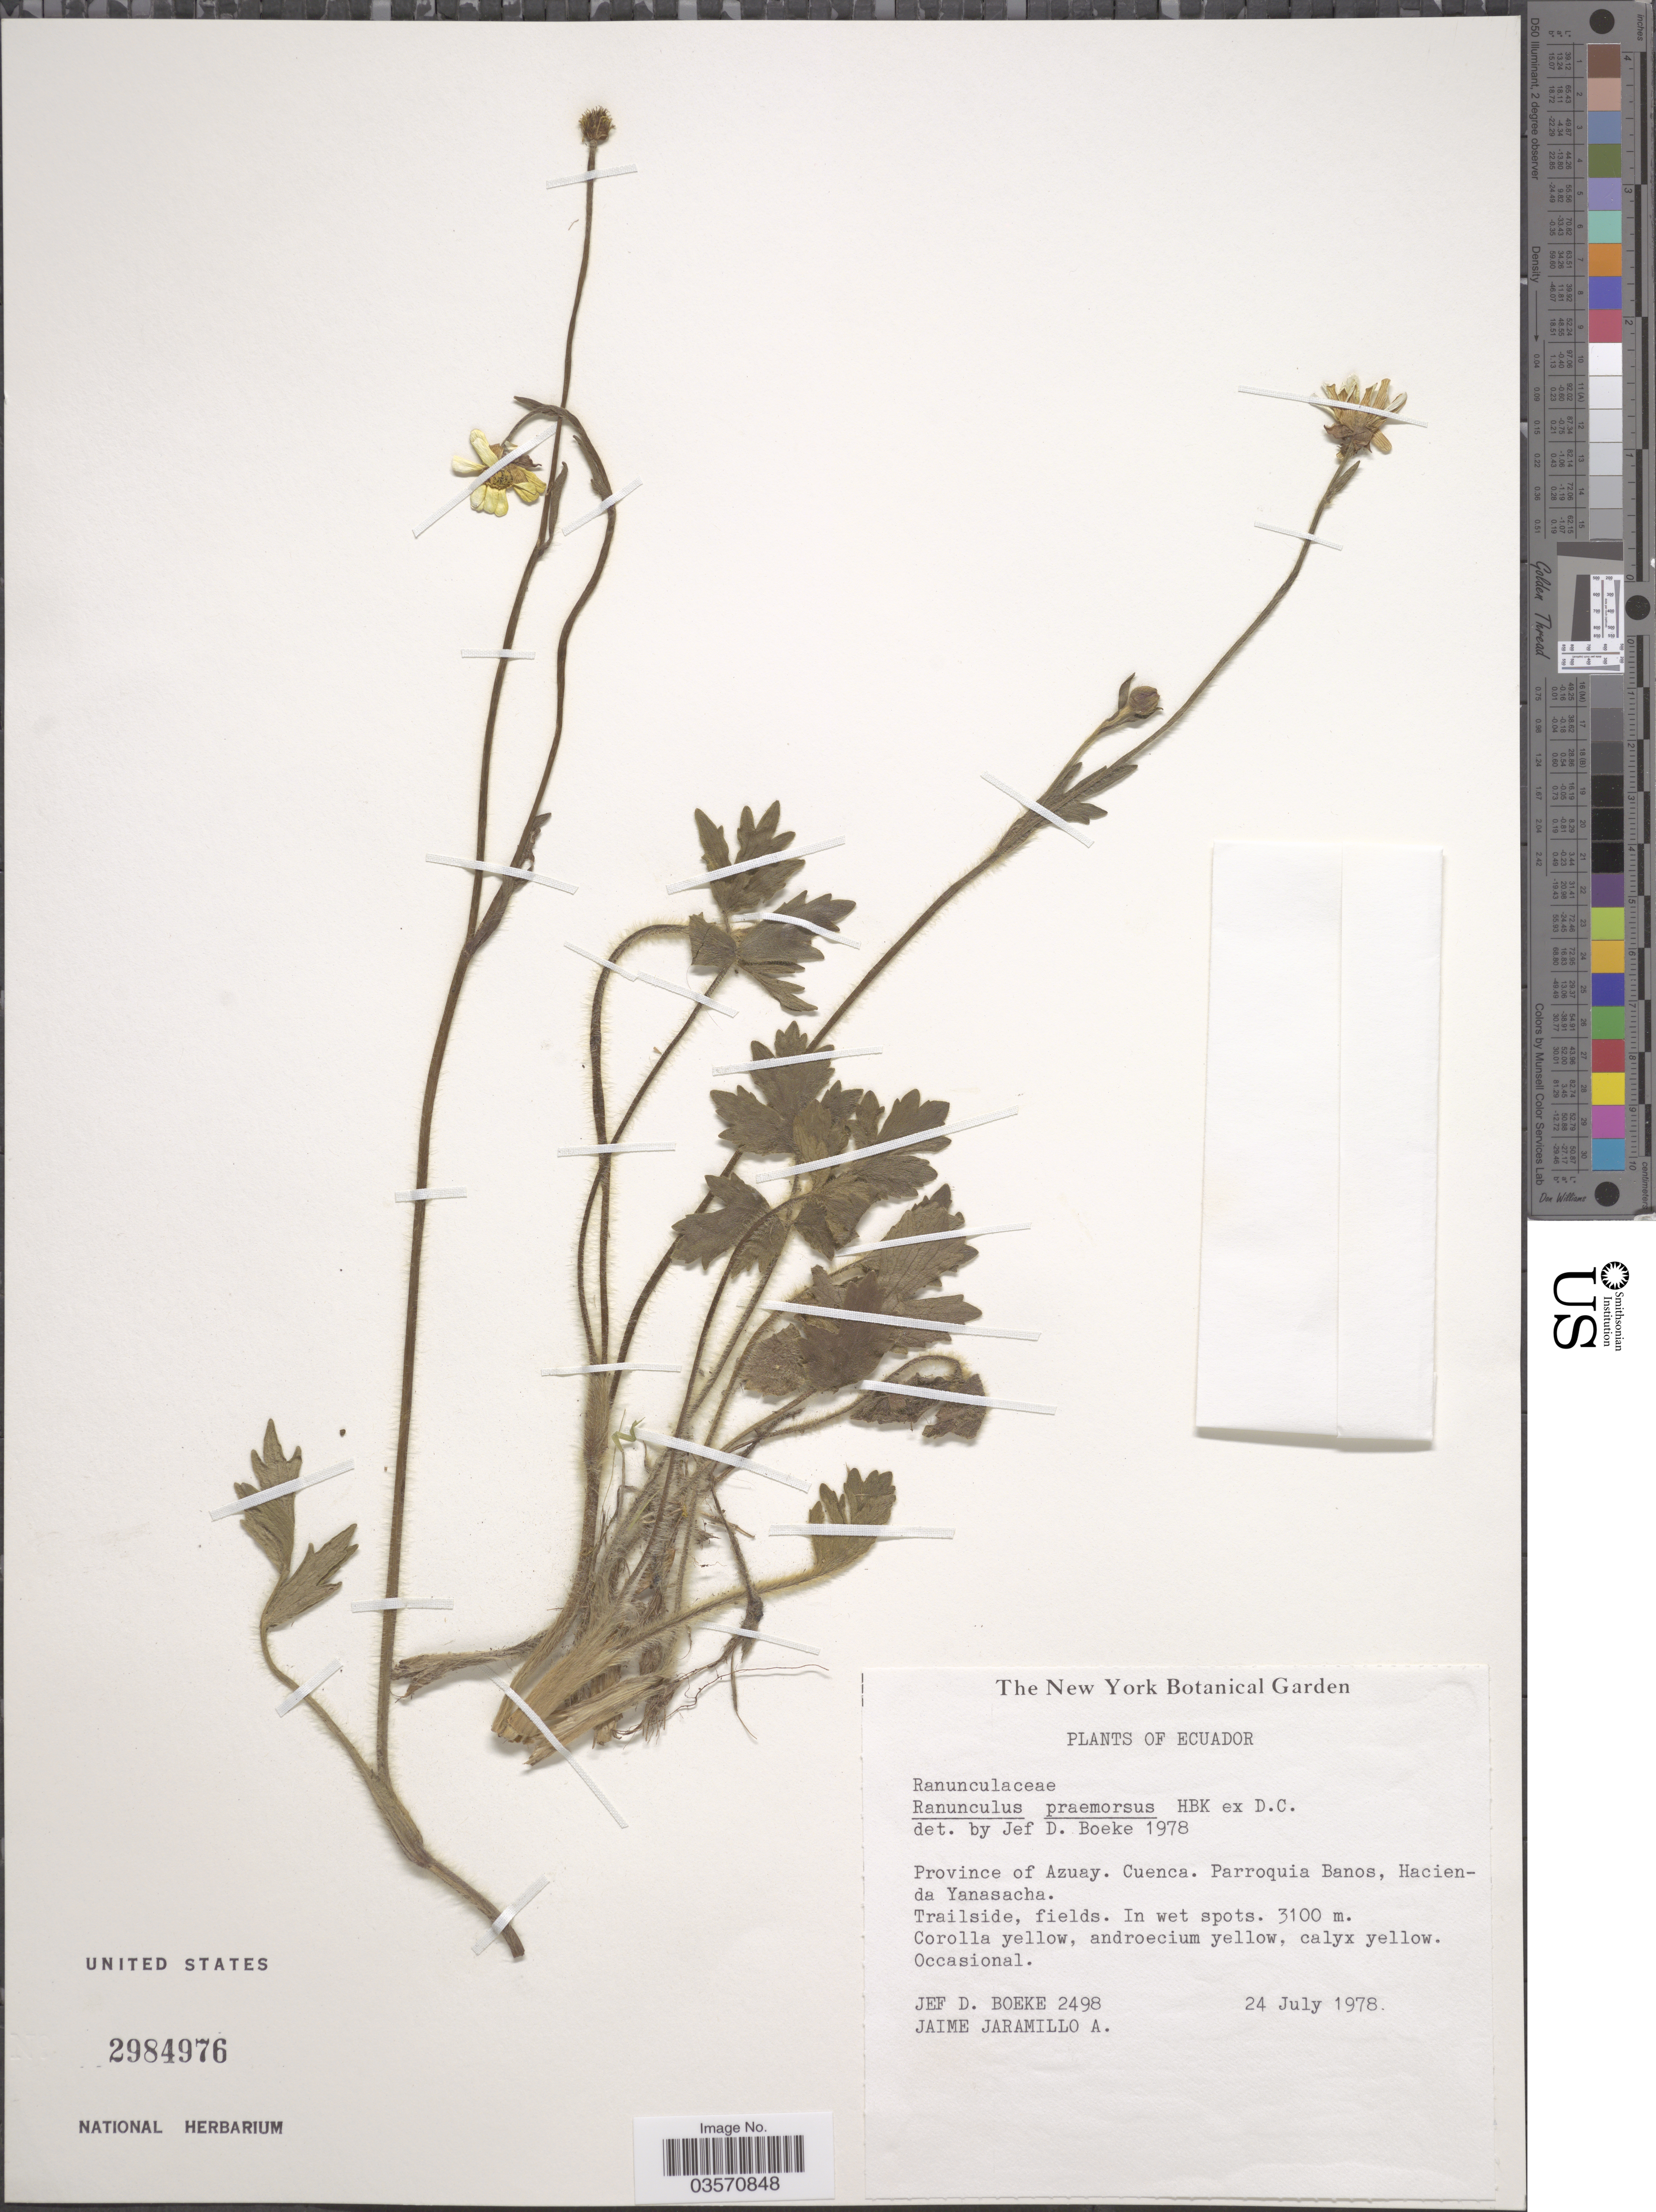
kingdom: Plantae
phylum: Tracheophyta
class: Magnoliopsida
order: Ranunculales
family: Ranunculaceae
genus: Ranunculus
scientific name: Ranunculus praemorsus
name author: Kunth ex DC.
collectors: J. Boeke & J. L. Jaramillo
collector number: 2498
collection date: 1978-07-24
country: Ecuador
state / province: Azuay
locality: Cuenca. Parroquia Banos, Hacienda Yanasacha. Trailside, fields.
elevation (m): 3100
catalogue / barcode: US 2984976